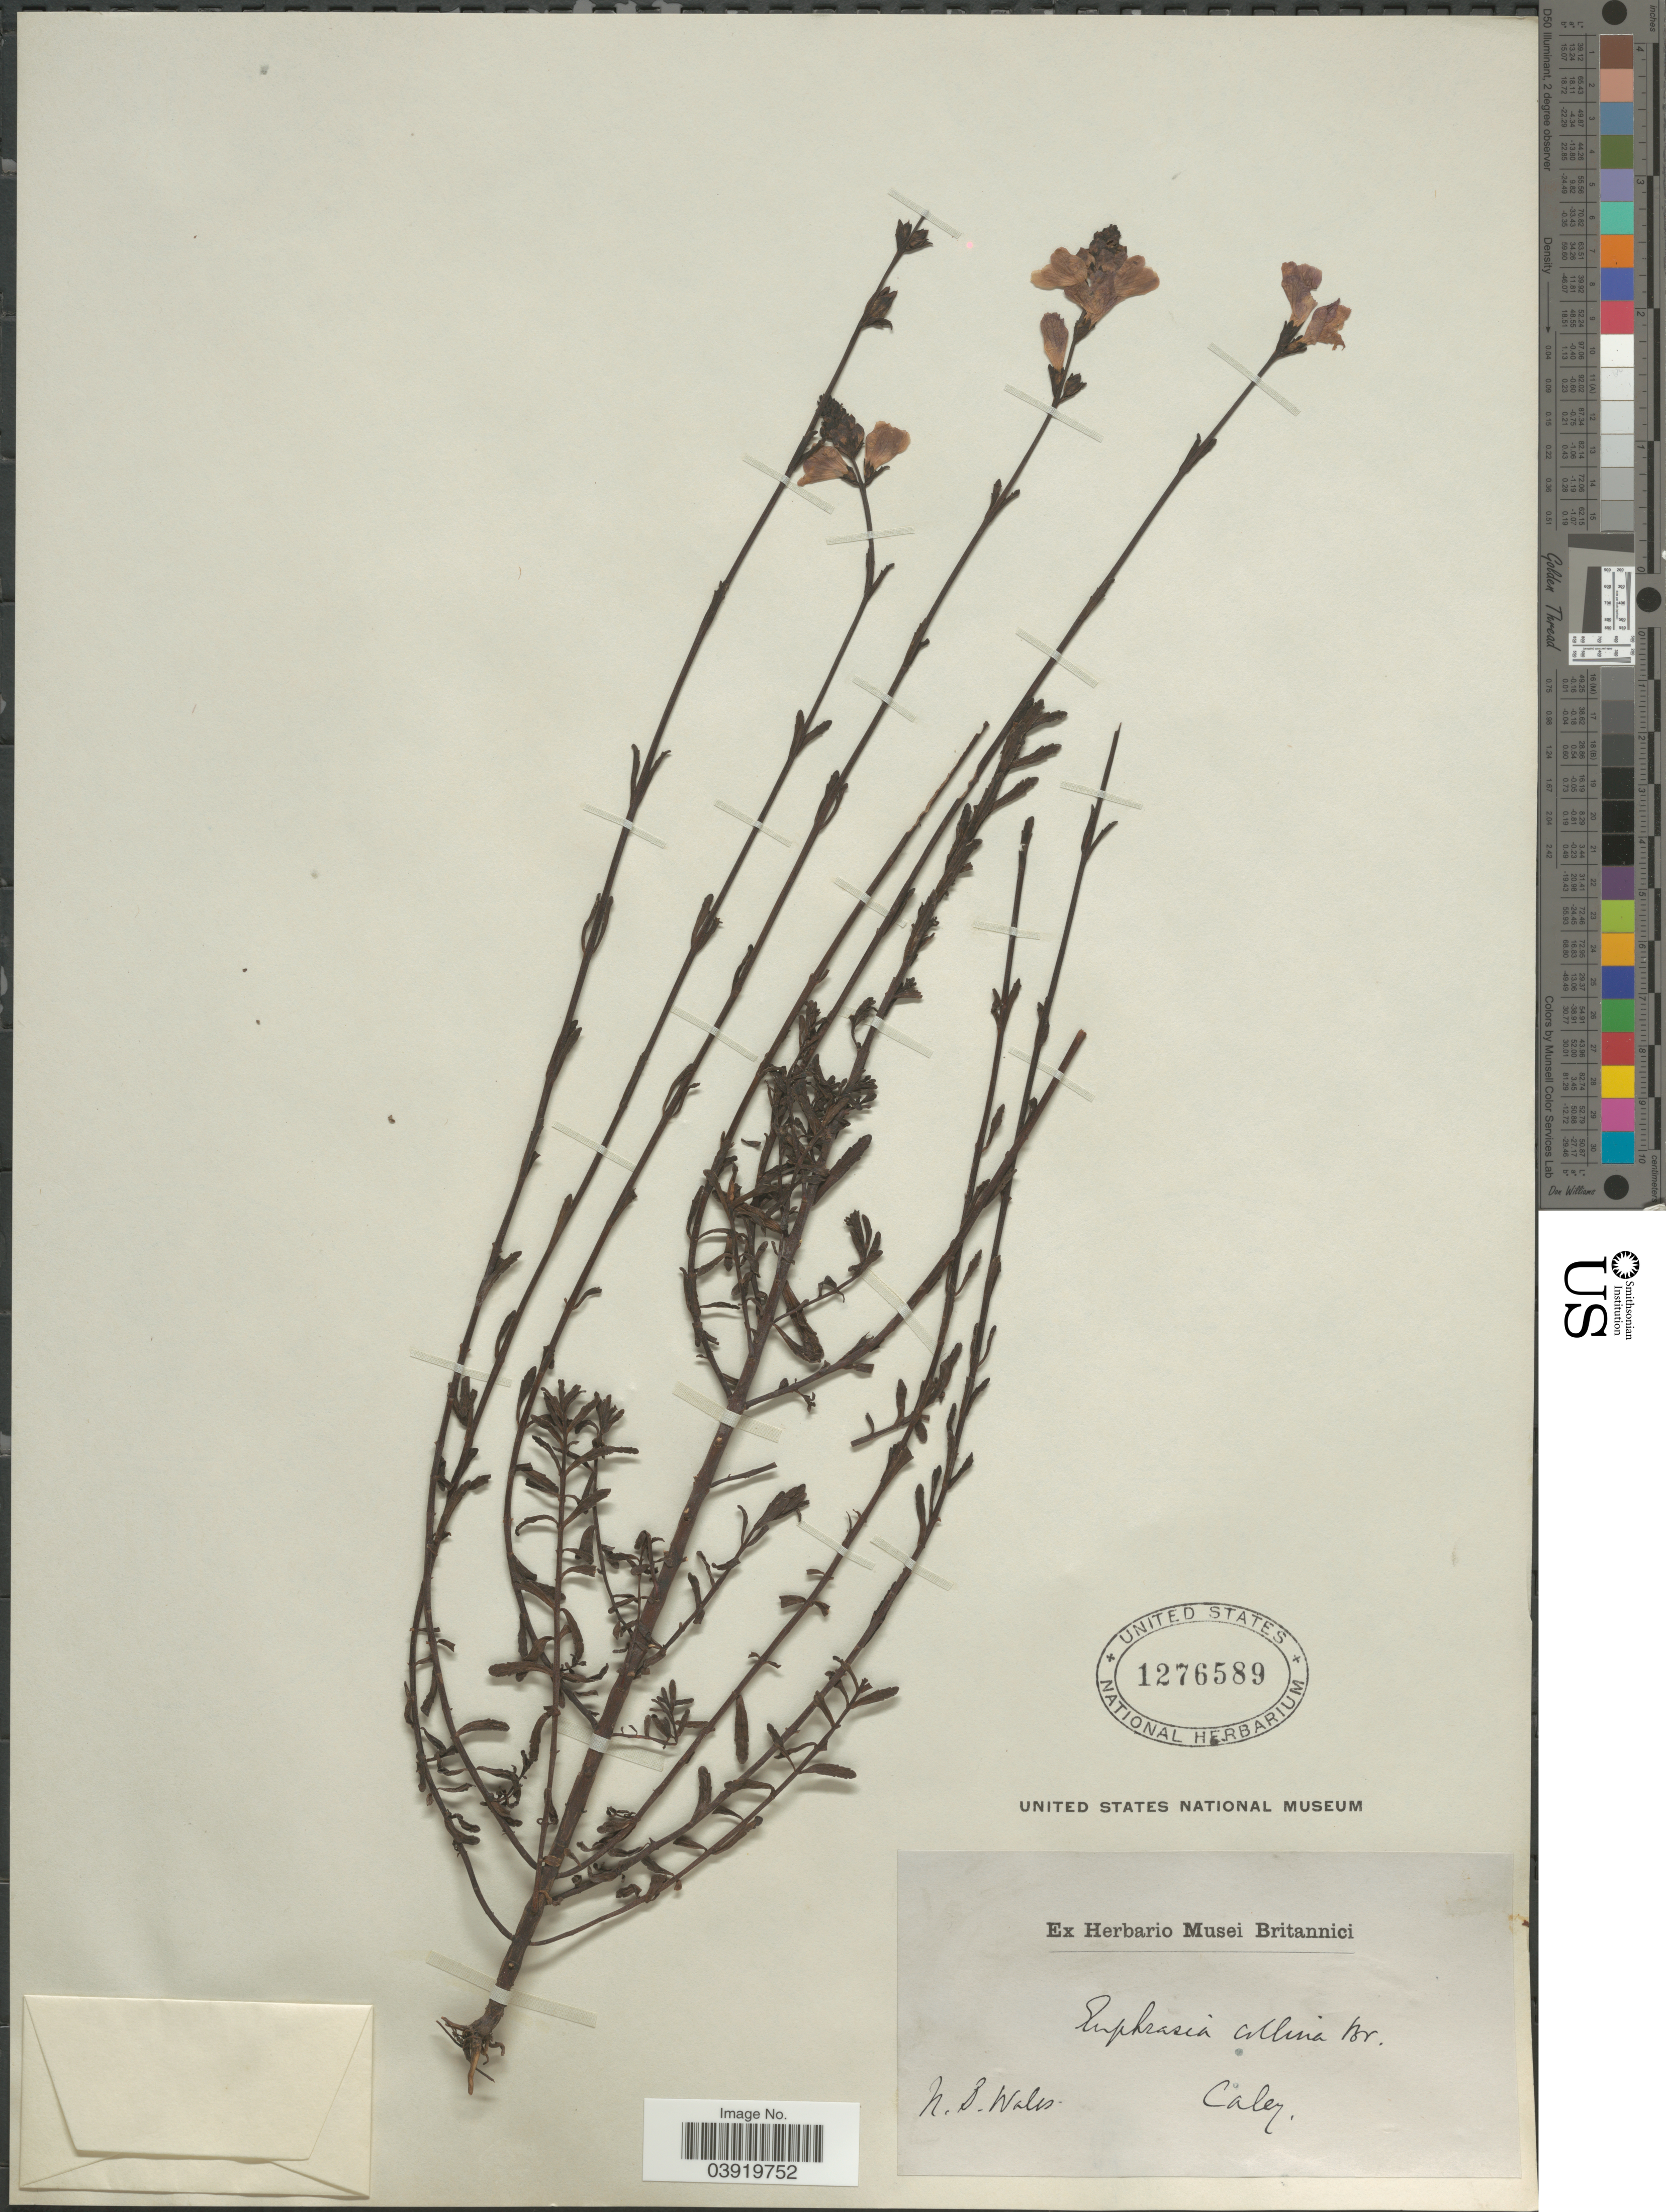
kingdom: Plantae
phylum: Tracheophyta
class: Magnoliopsida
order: Lamiales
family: Orobanchaceae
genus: Euphrasia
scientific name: Euphrasia collina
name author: R. Br.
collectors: -. Caley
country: Australia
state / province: New South Wales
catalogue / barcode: US 1276589